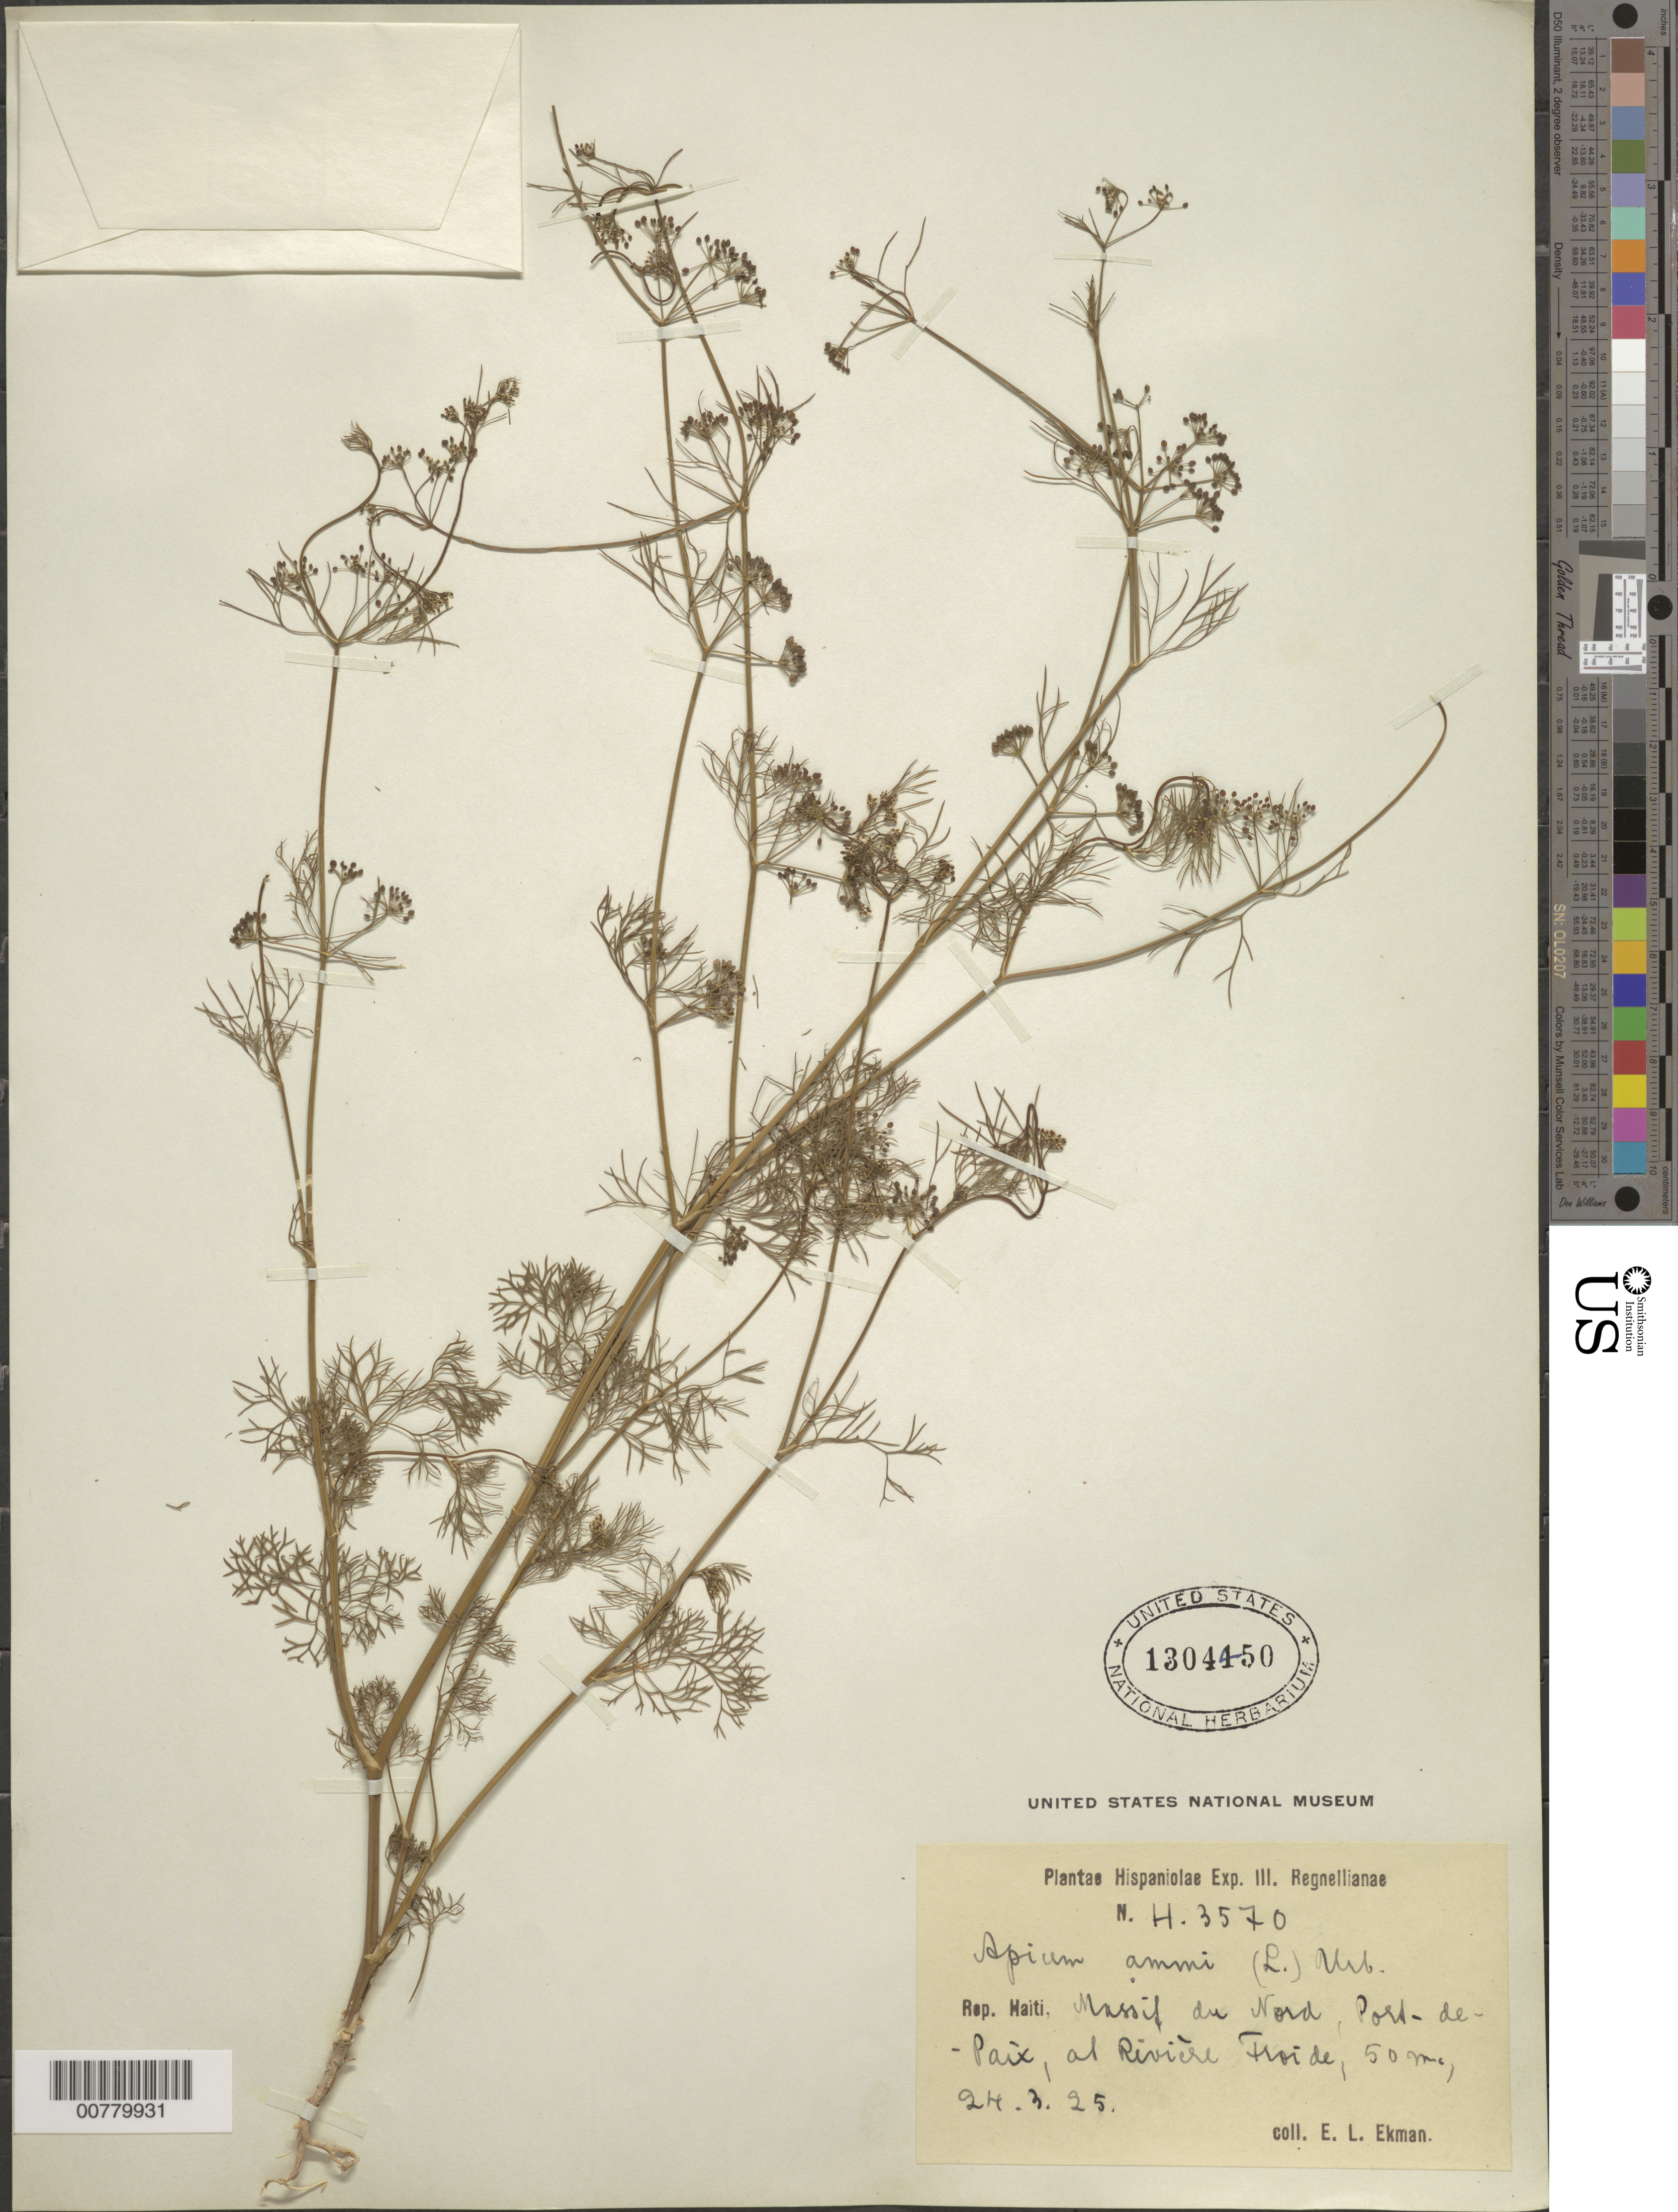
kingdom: Plantae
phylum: Tracheophyta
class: Magnoliopsida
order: Apiales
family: Apiaceae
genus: Cyclospermum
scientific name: Cyclospermum leptophyllum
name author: (Pers.) Sprague ex Britton & P. Wilson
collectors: E. L. Ekman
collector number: H 3570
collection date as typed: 24 Mar 1925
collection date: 1925-03-24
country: Haiti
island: Hispaniola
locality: Massif du Nord, Port-de-Paìx, at Rivière Froide.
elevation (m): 50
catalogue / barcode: US 1304450